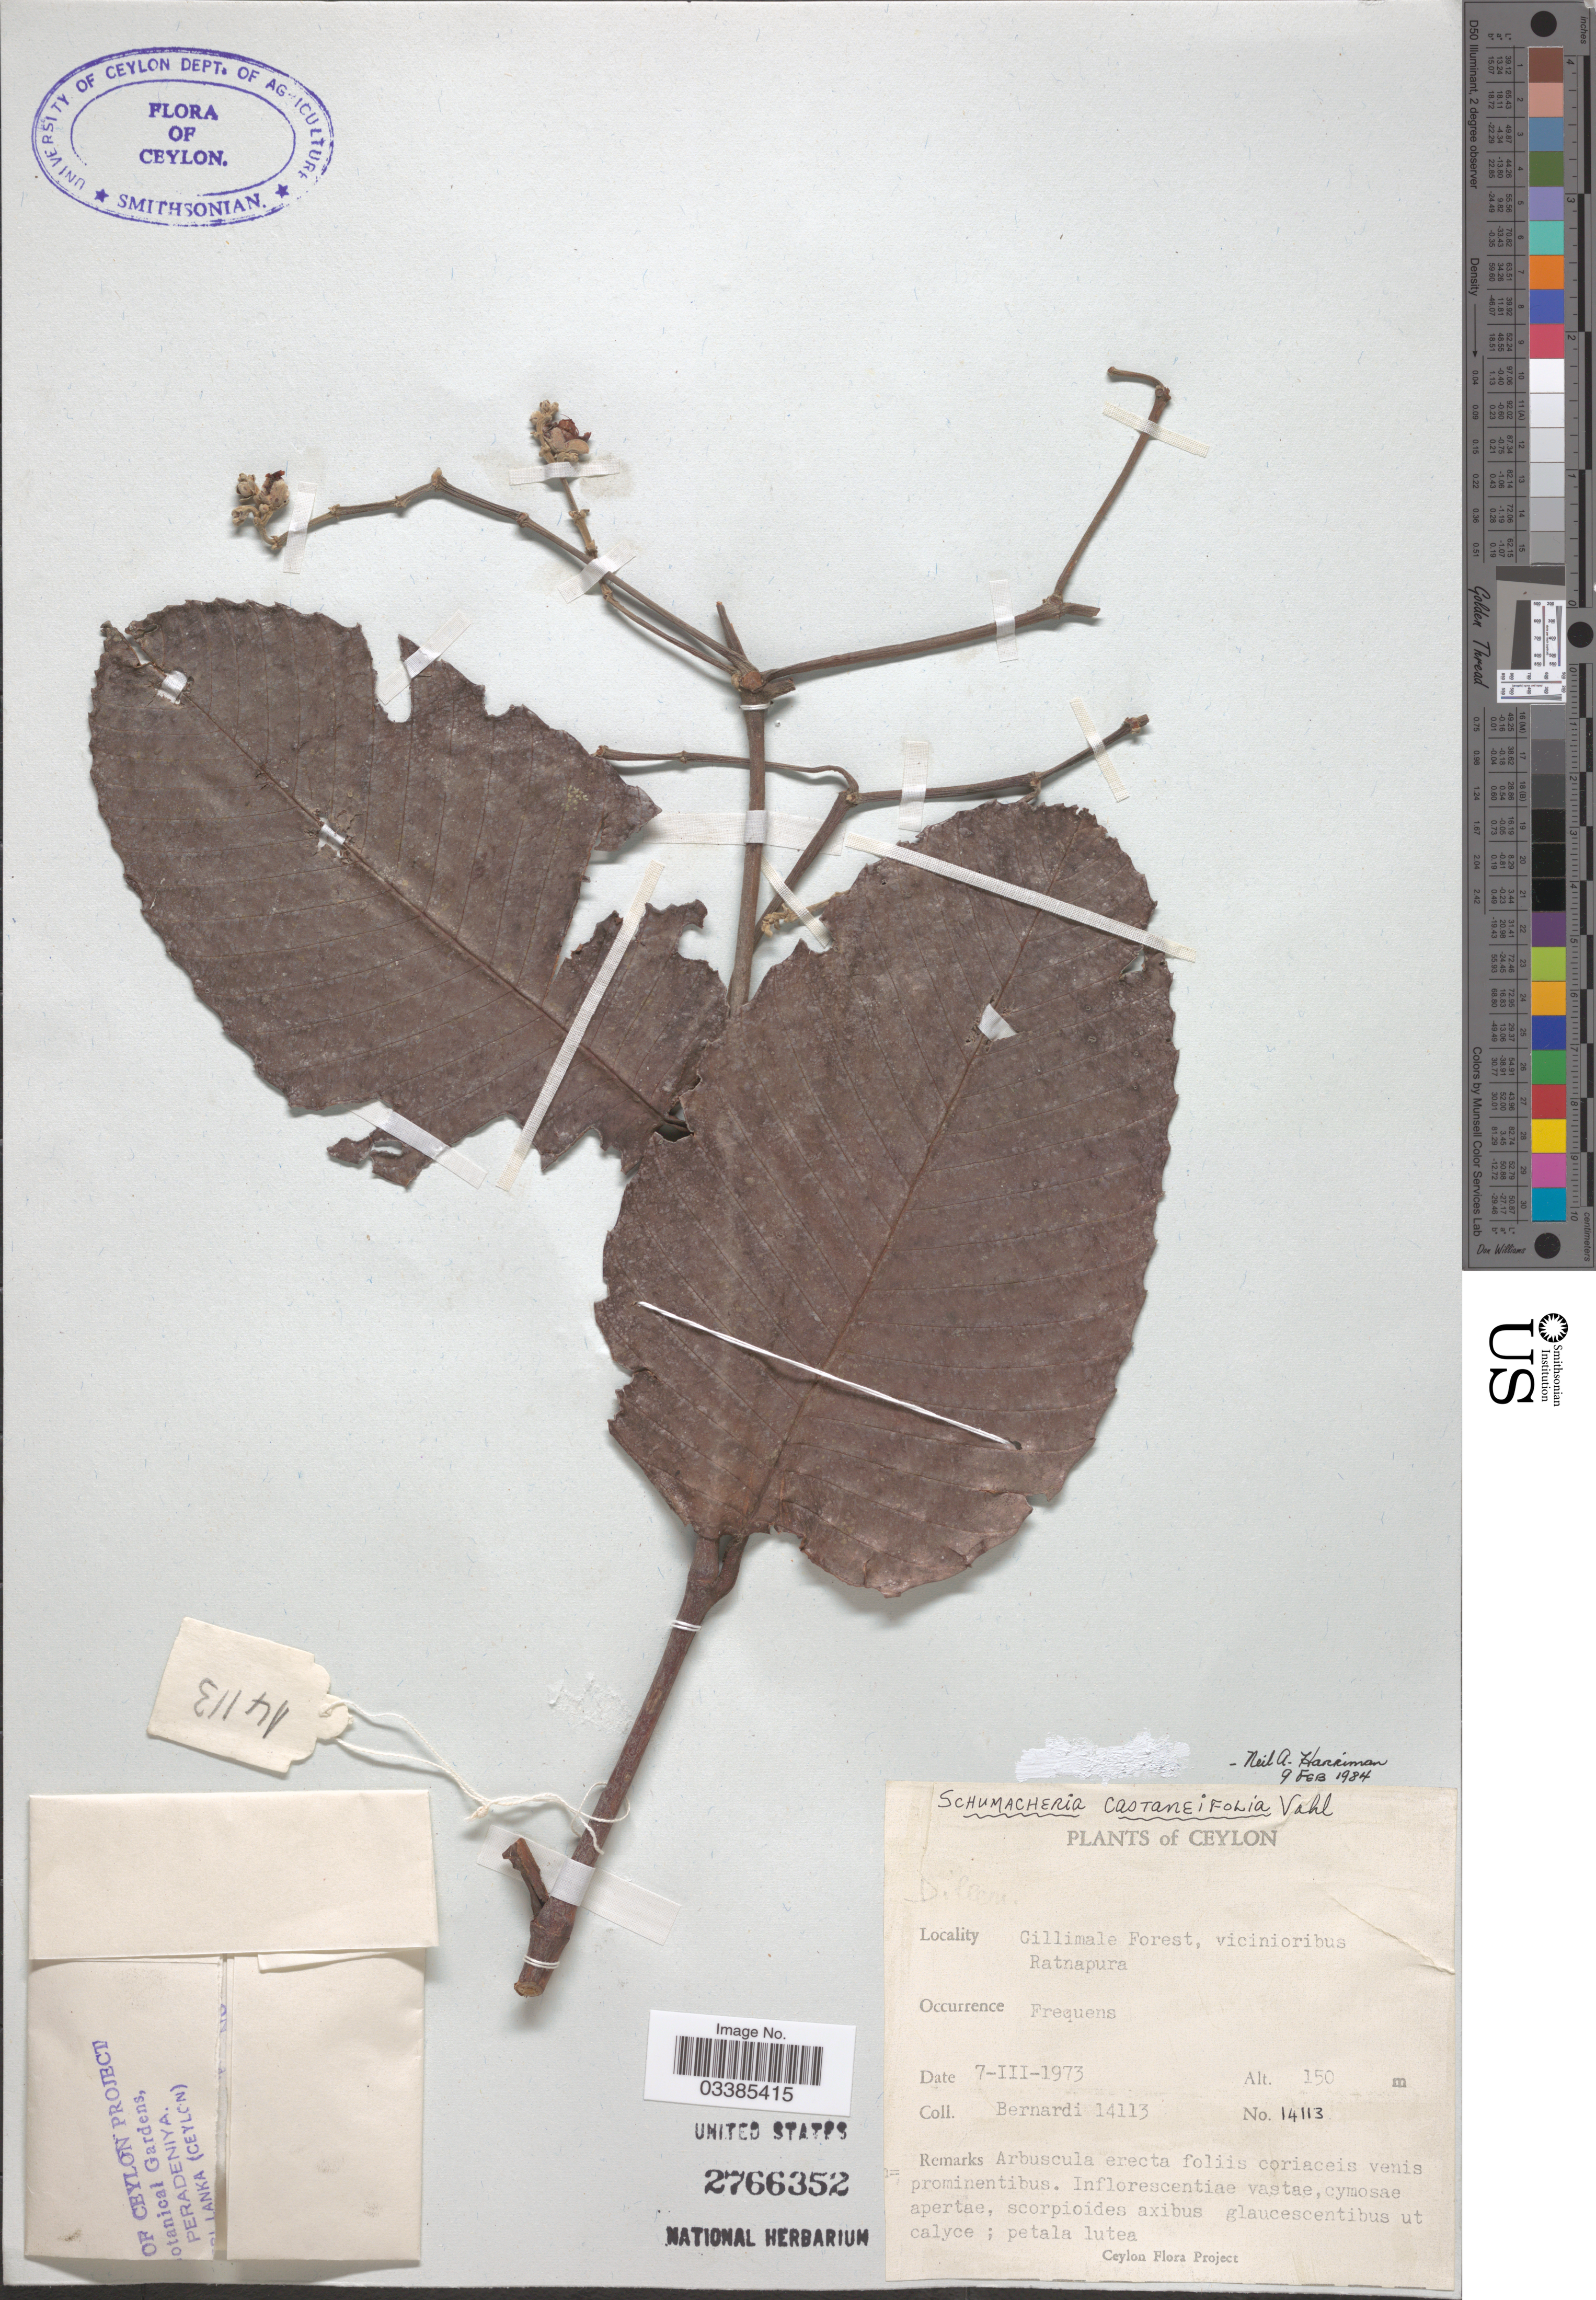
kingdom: Plantae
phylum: Tracheophyta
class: Magnoliopsida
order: Dilleniales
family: Dilleniaceae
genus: Schumacheria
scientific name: Schumacheria castaneifolia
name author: Vahl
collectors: Bernardi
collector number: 14113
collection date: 1973-03-07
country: Sri Lanka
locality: Ceylon. Gillimale Forest, vicinioribus Ratnapura.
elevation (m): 150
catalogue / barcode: US 2766352